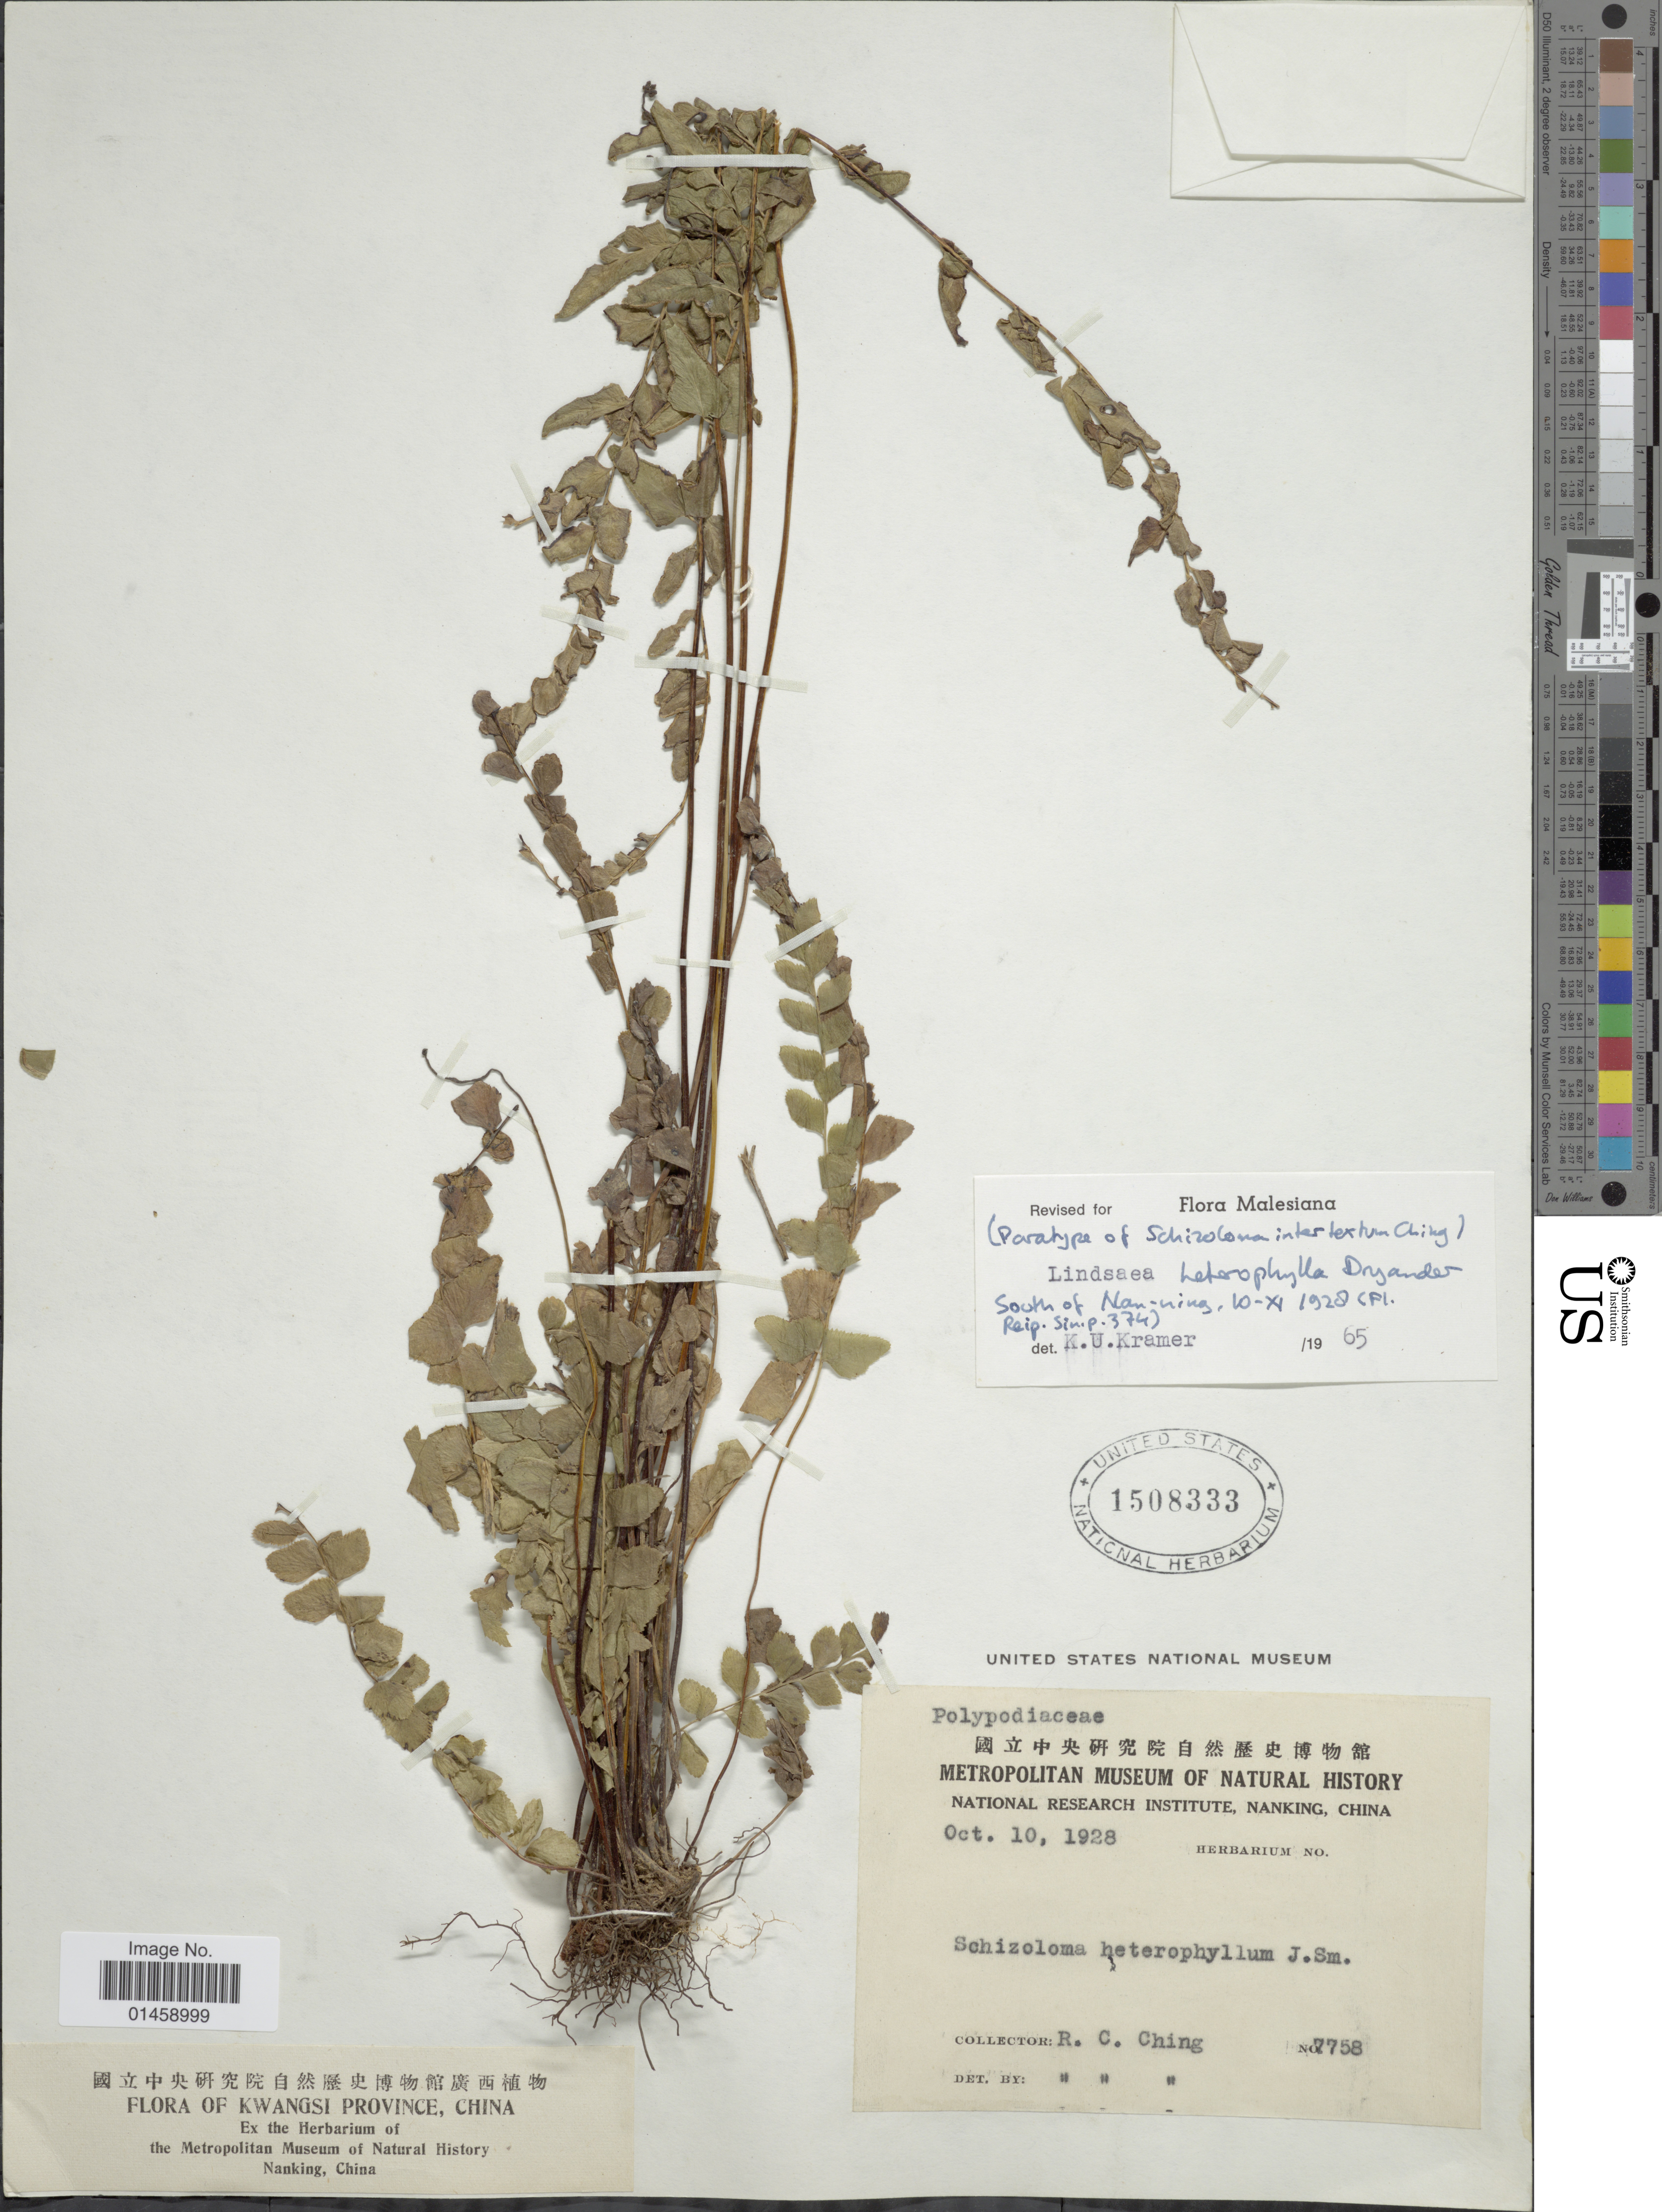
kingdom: Plantae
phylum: Tracheophyta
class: Polypodiopsida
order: Polypodiales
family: Lindsaeaceae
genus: Lindsaea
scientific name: Lindsaea heterophylla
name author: Dryand.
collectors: R. C. Ching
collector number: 7758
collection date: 1928-10-10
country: China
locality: Kwangsi Proviince, Nanking.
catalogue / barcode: US 1508333